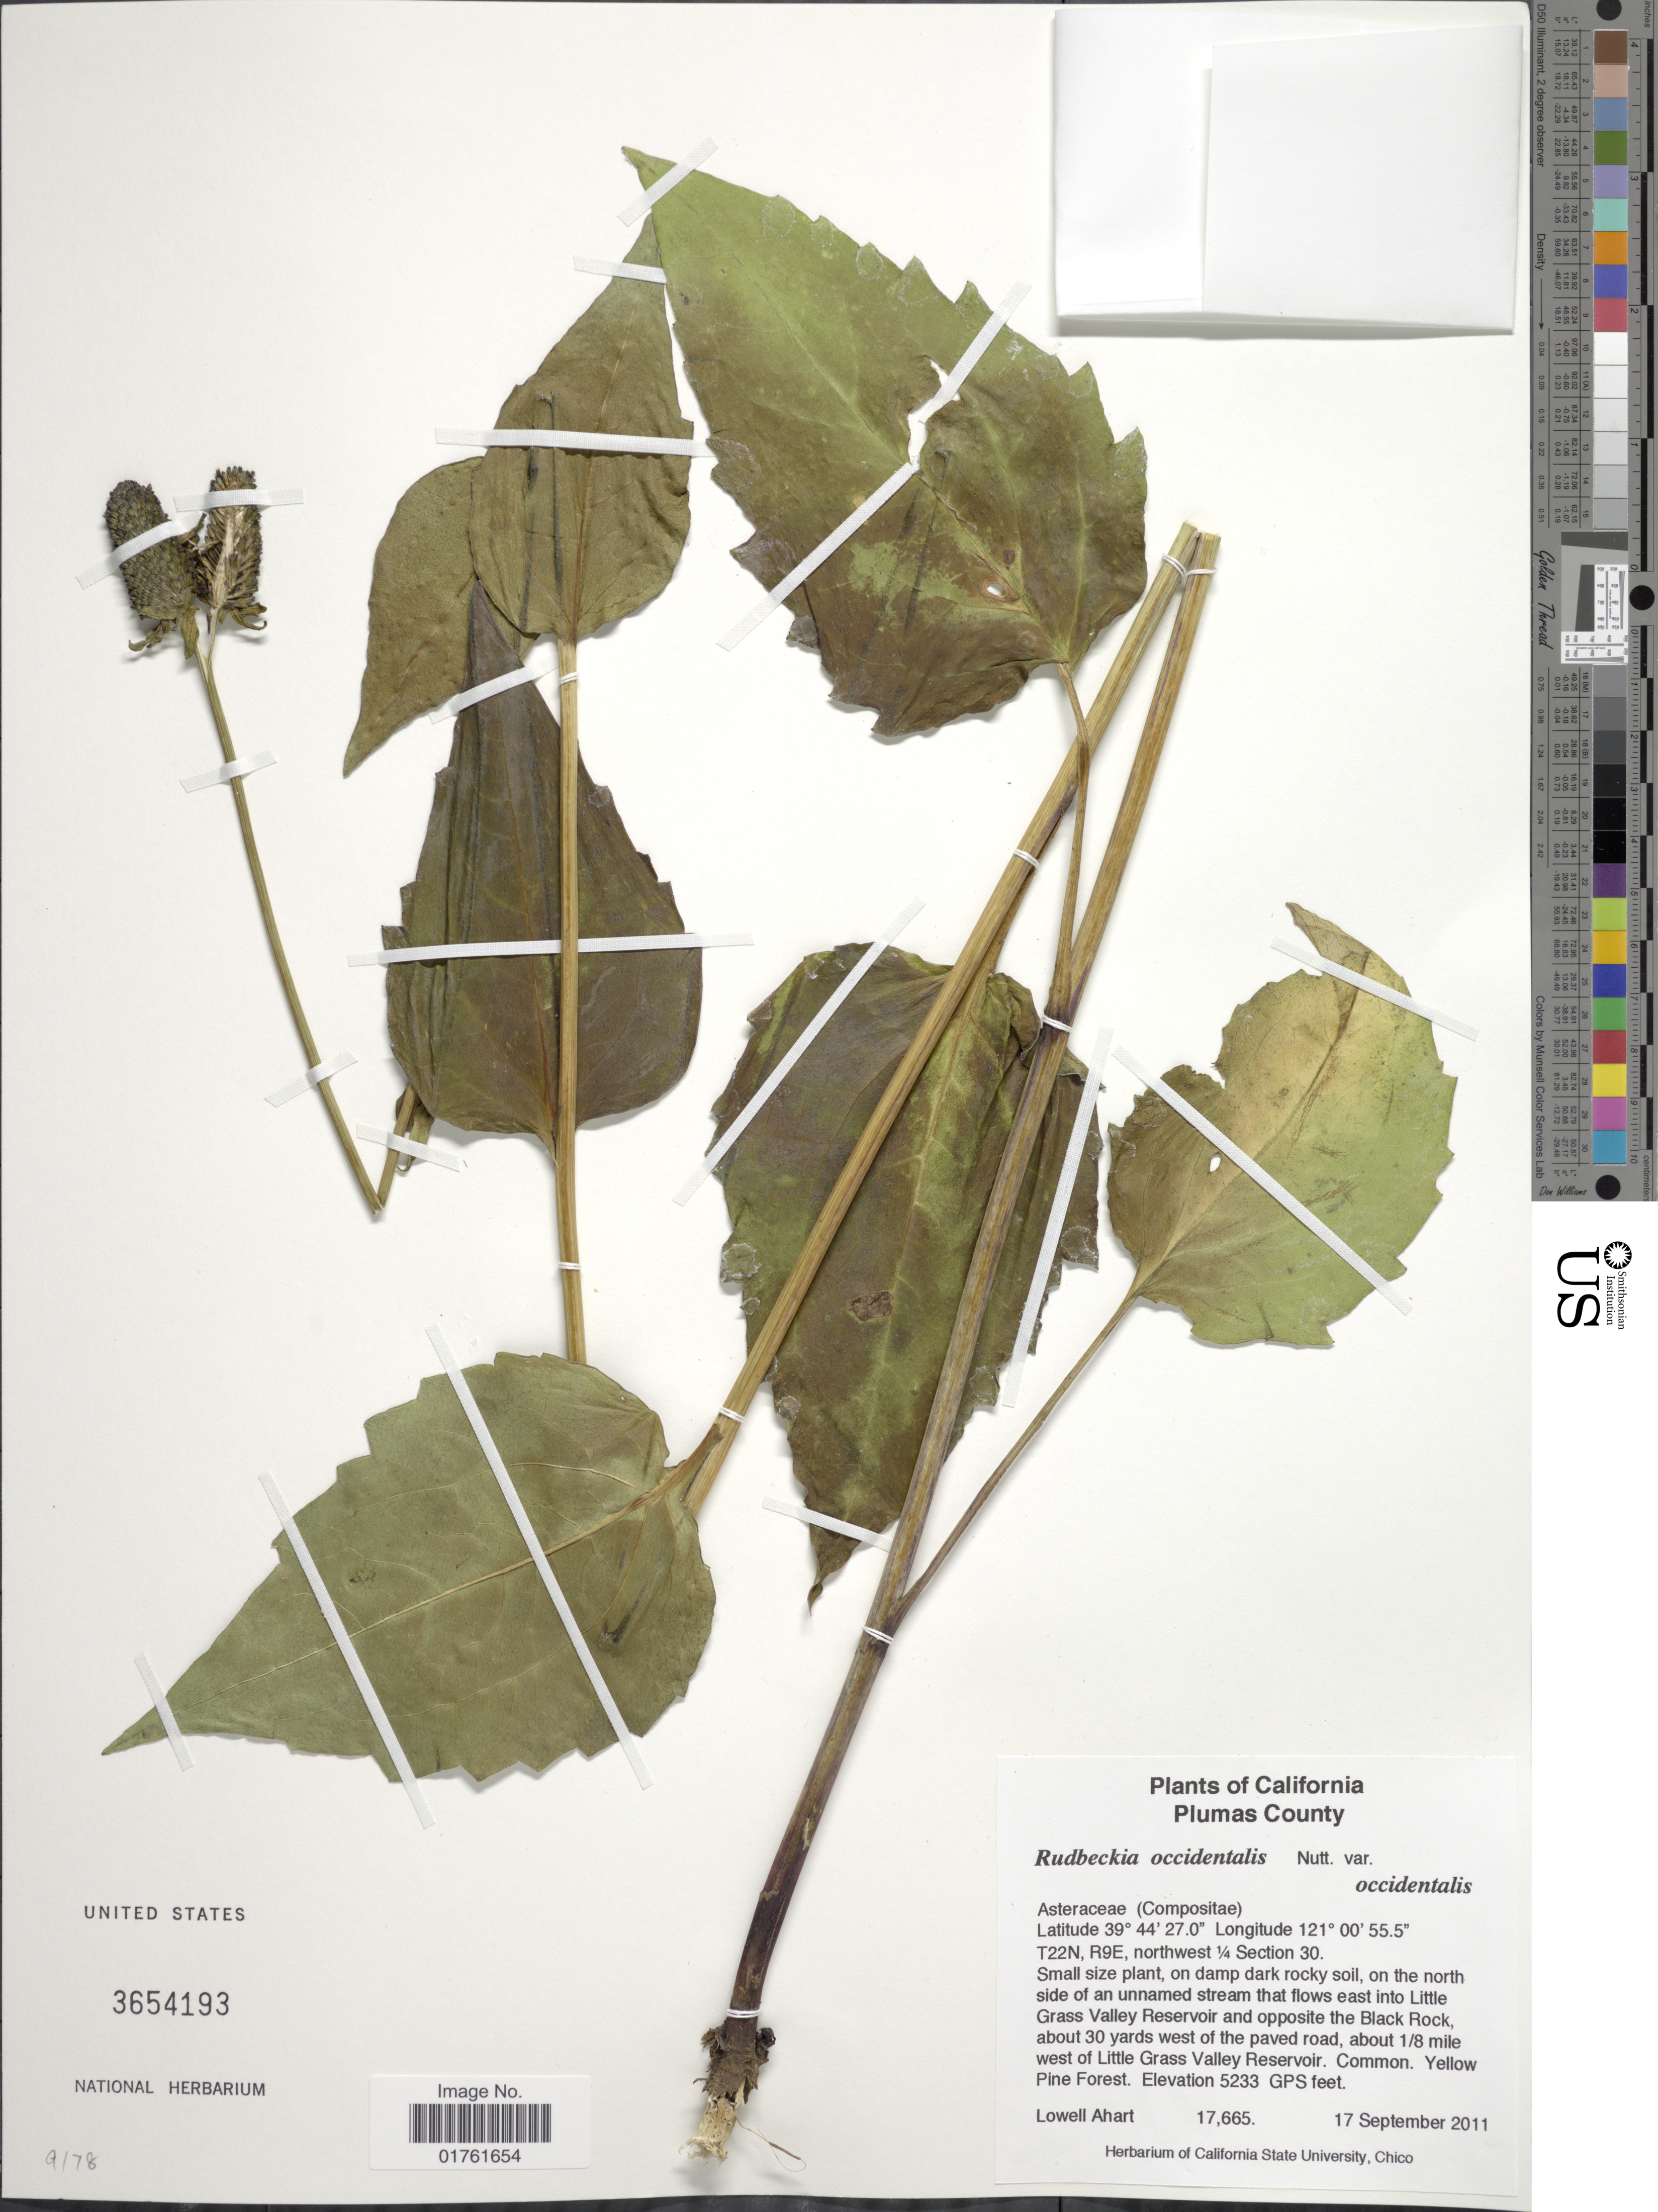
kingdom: Plantae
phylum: Tracheophyta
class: Magnoliopsida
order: Asterales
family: Asteraceae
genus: Rudbeckia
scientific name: Rudbeckia occidentalis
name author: Nutt.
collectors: L. Ahart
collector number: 17665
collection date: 2011-09-17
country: United States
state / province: California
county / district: Plumas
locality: Plumas County, T22N, R9E, northwest ¼ Section 30. Small size plant, on damp dark rocky soil, on the north side of an unnamed stream that flows east into Little Grass Valley Reservoir and opposite the Black Rock, about 30 yards west of the paved road, about 1/8 mile west of Little Grass Valley Reservoir. Common. Yellow Pine Forest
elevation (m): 1595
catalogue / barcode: US 3654193